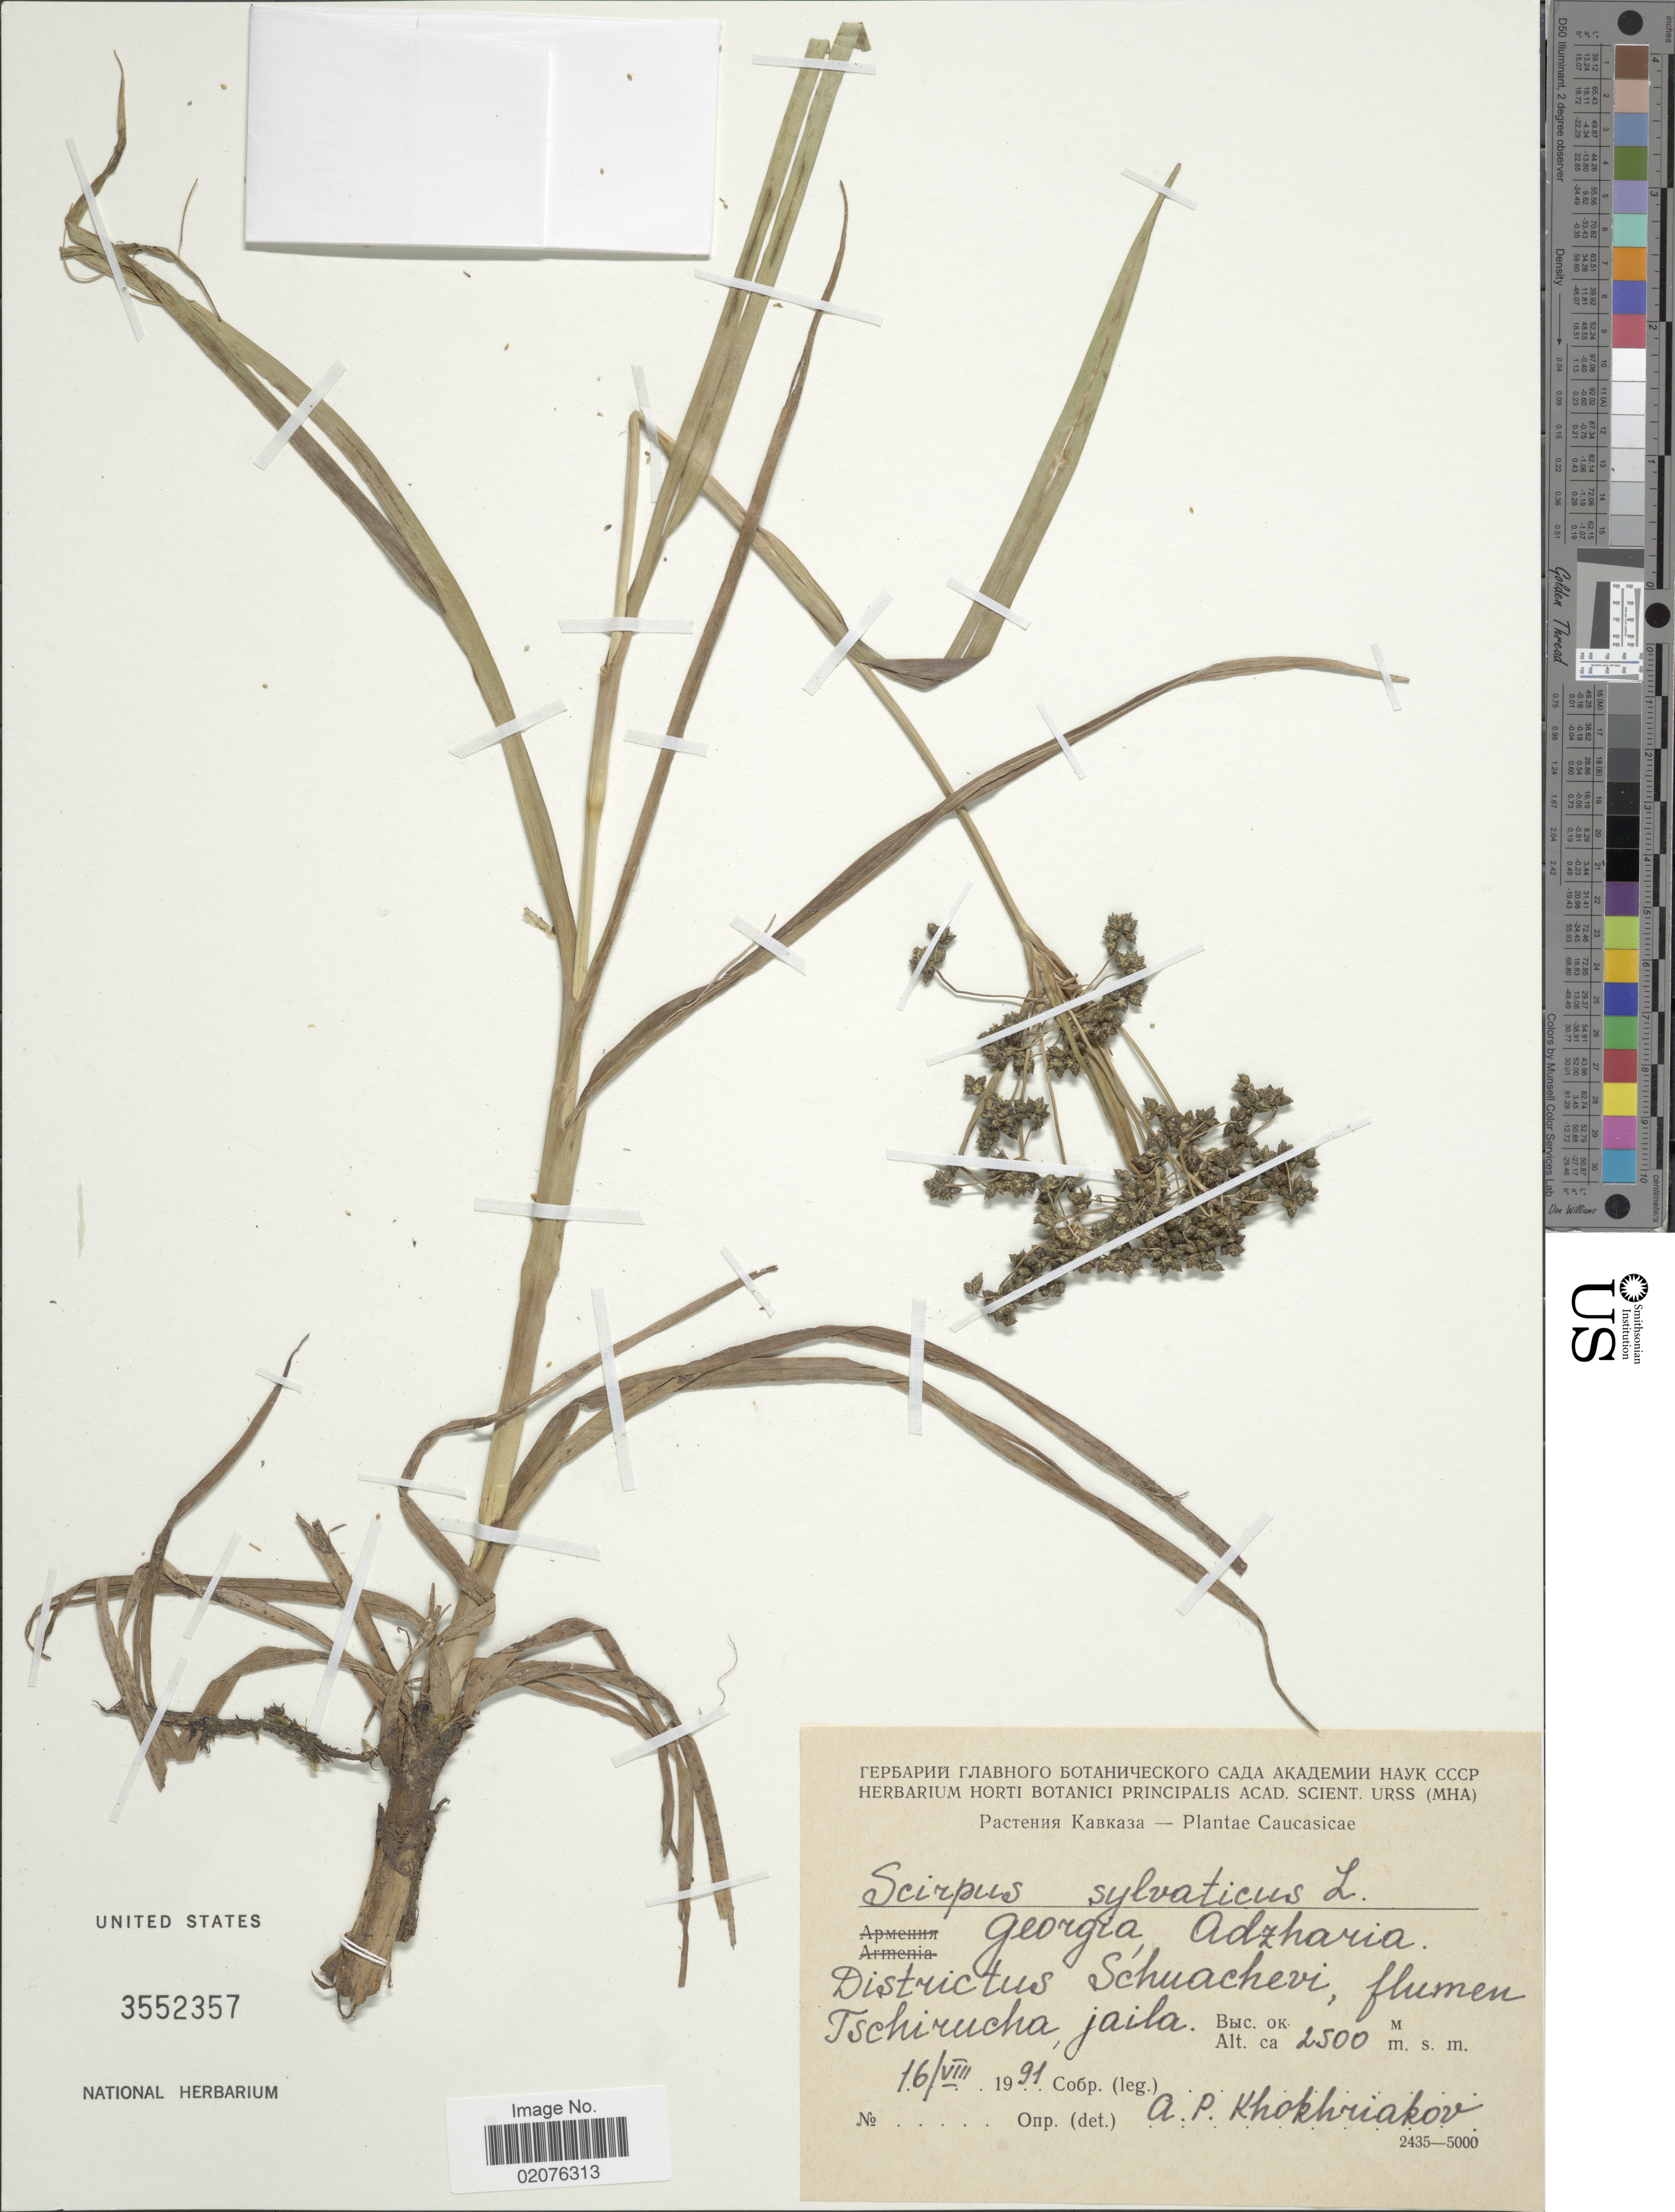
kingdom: Plantae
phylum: Tracheophyta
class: Liliopsida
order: Poales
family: Cyperaceae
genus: Scirpus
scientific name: Scirpus sylvaticus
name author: L.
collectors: A. Khokhriakov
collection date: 1991-08-16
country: Georgia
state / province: Adzharia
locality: Districtus Schuachevi, flumen Tschirucha, jaila. Caucasicae.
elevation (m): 2500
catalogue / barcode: US 3552357